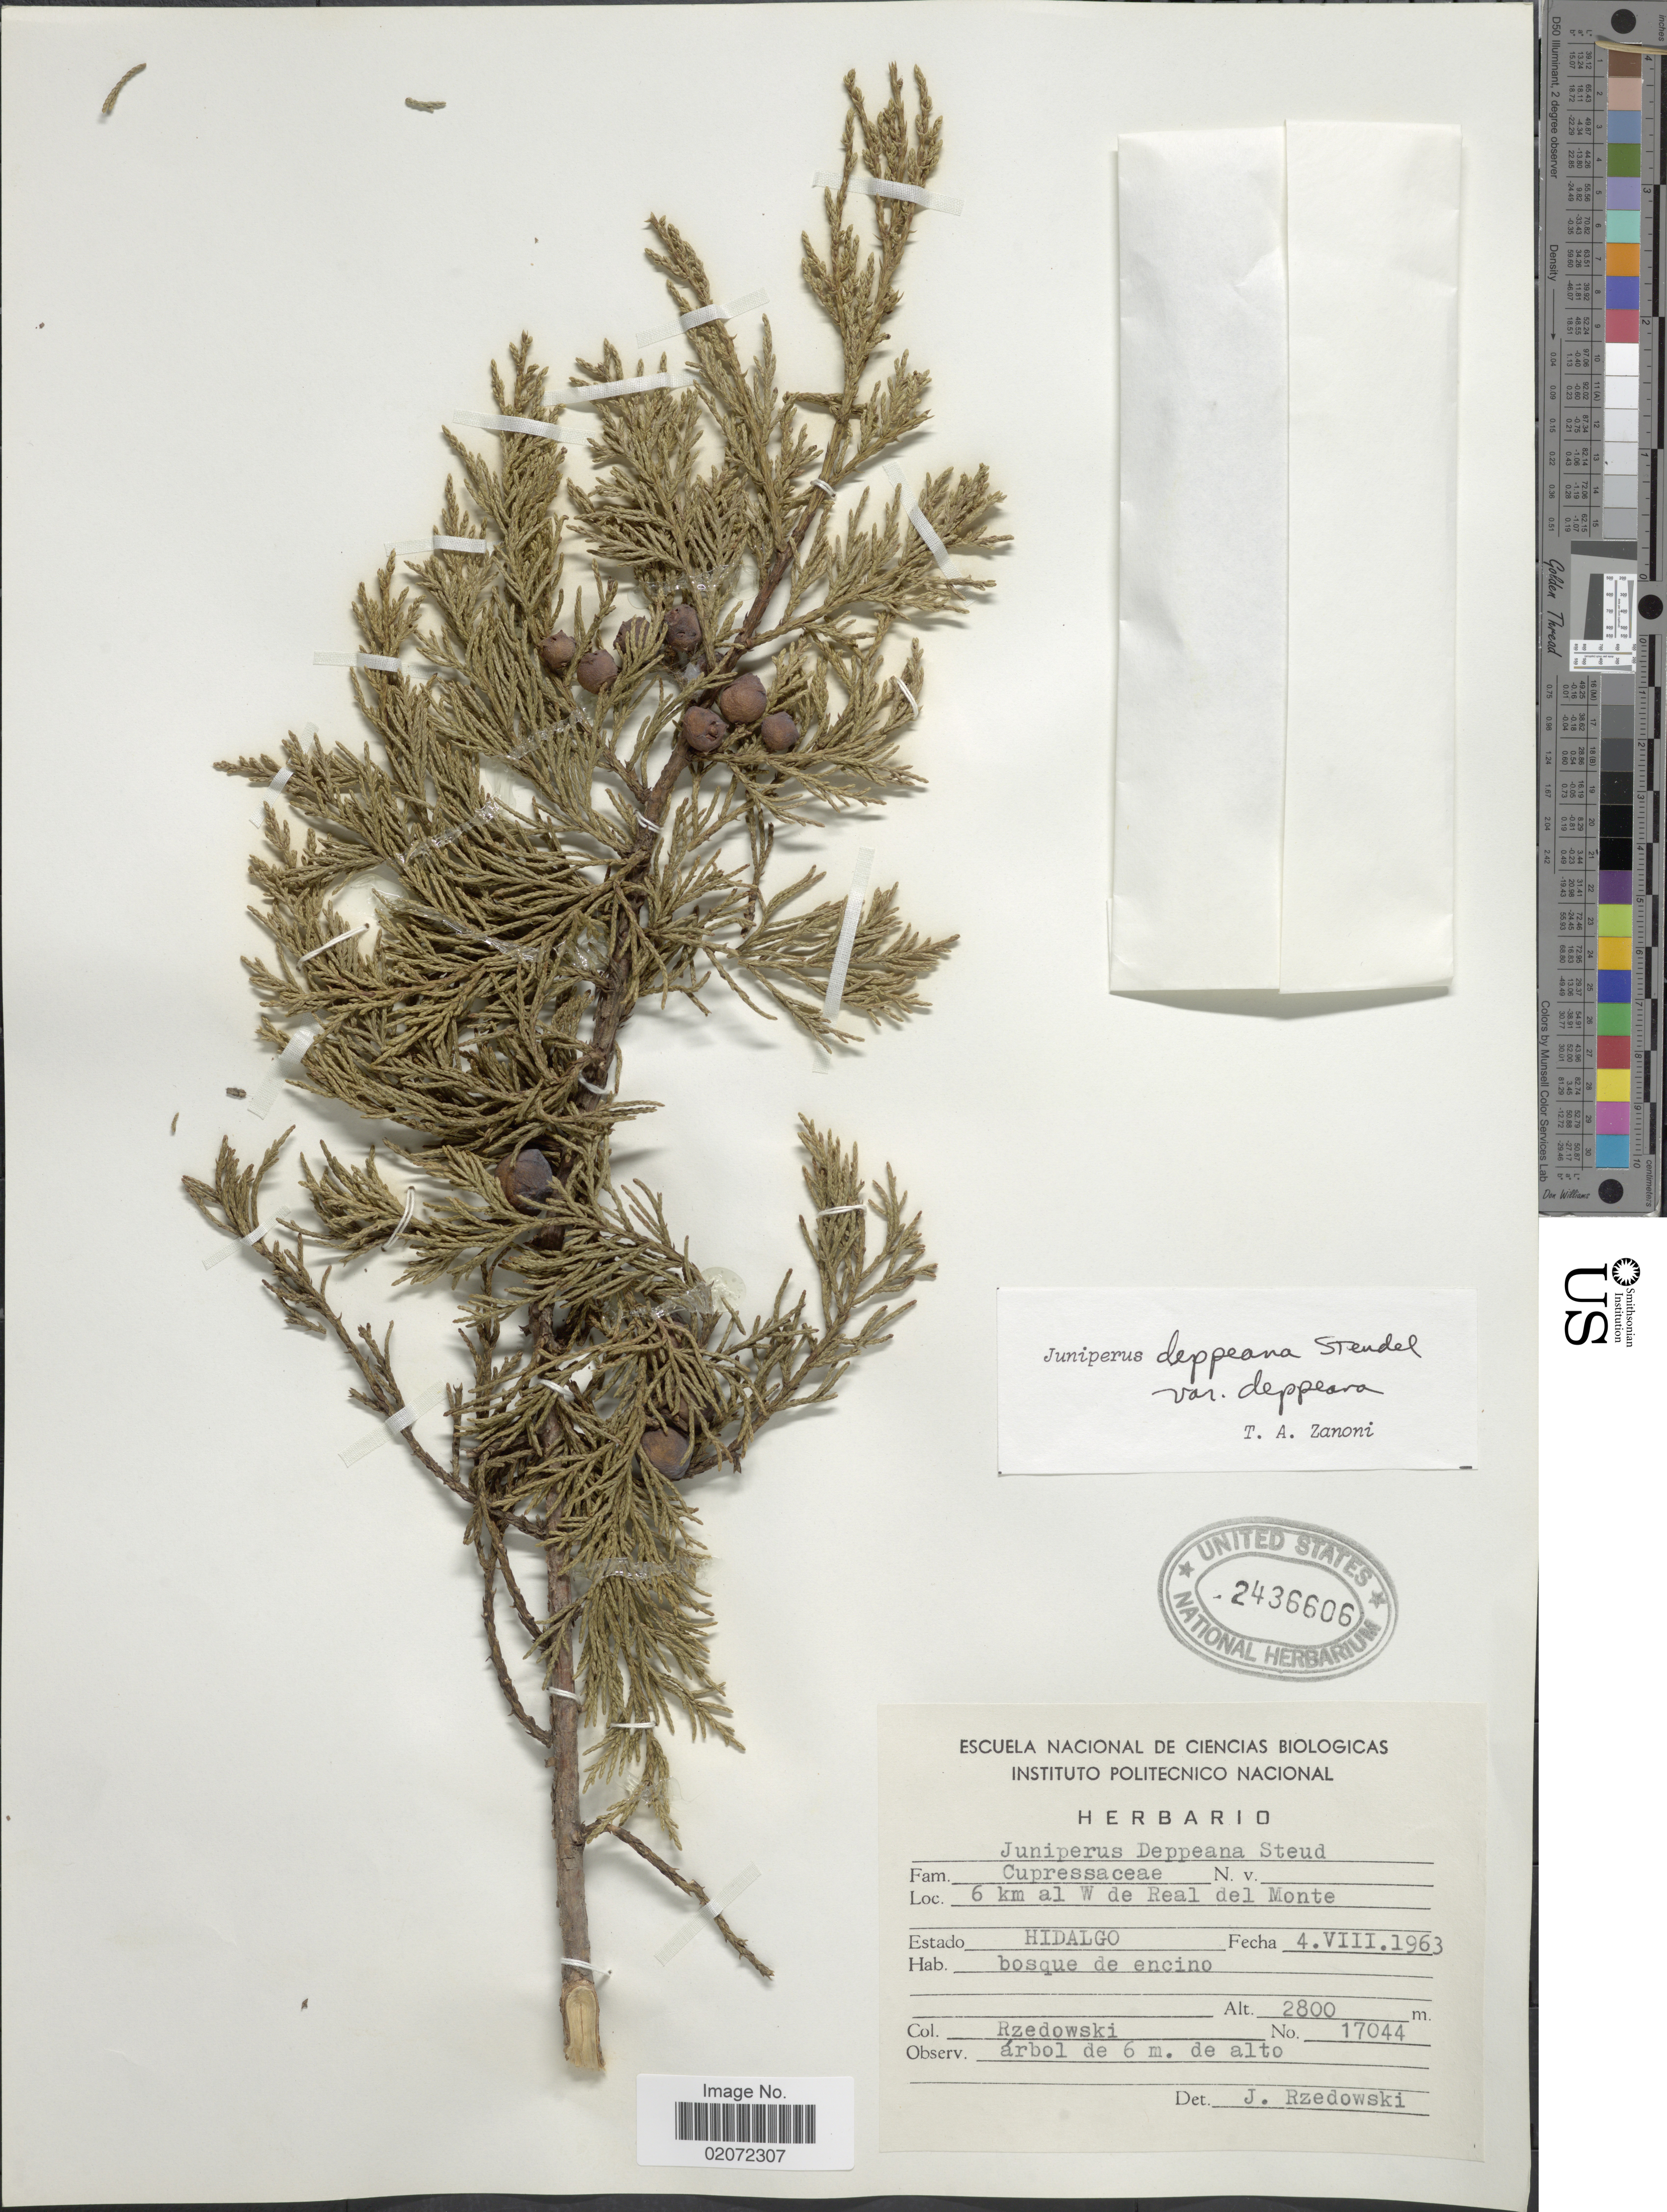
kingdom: Plantae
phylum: Tracheophyta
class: Pinopsida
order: Pinales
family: Cupressaceae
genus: Juniperus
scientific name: Juniperus deppeana var. deppeana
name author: Steud.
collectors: Rzedowski, --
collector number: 17044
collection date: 1963-08-04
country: Mexico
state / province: Hidalgo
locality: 6 km al W de Real del Monte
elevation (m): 2800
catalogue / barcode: US 2436606